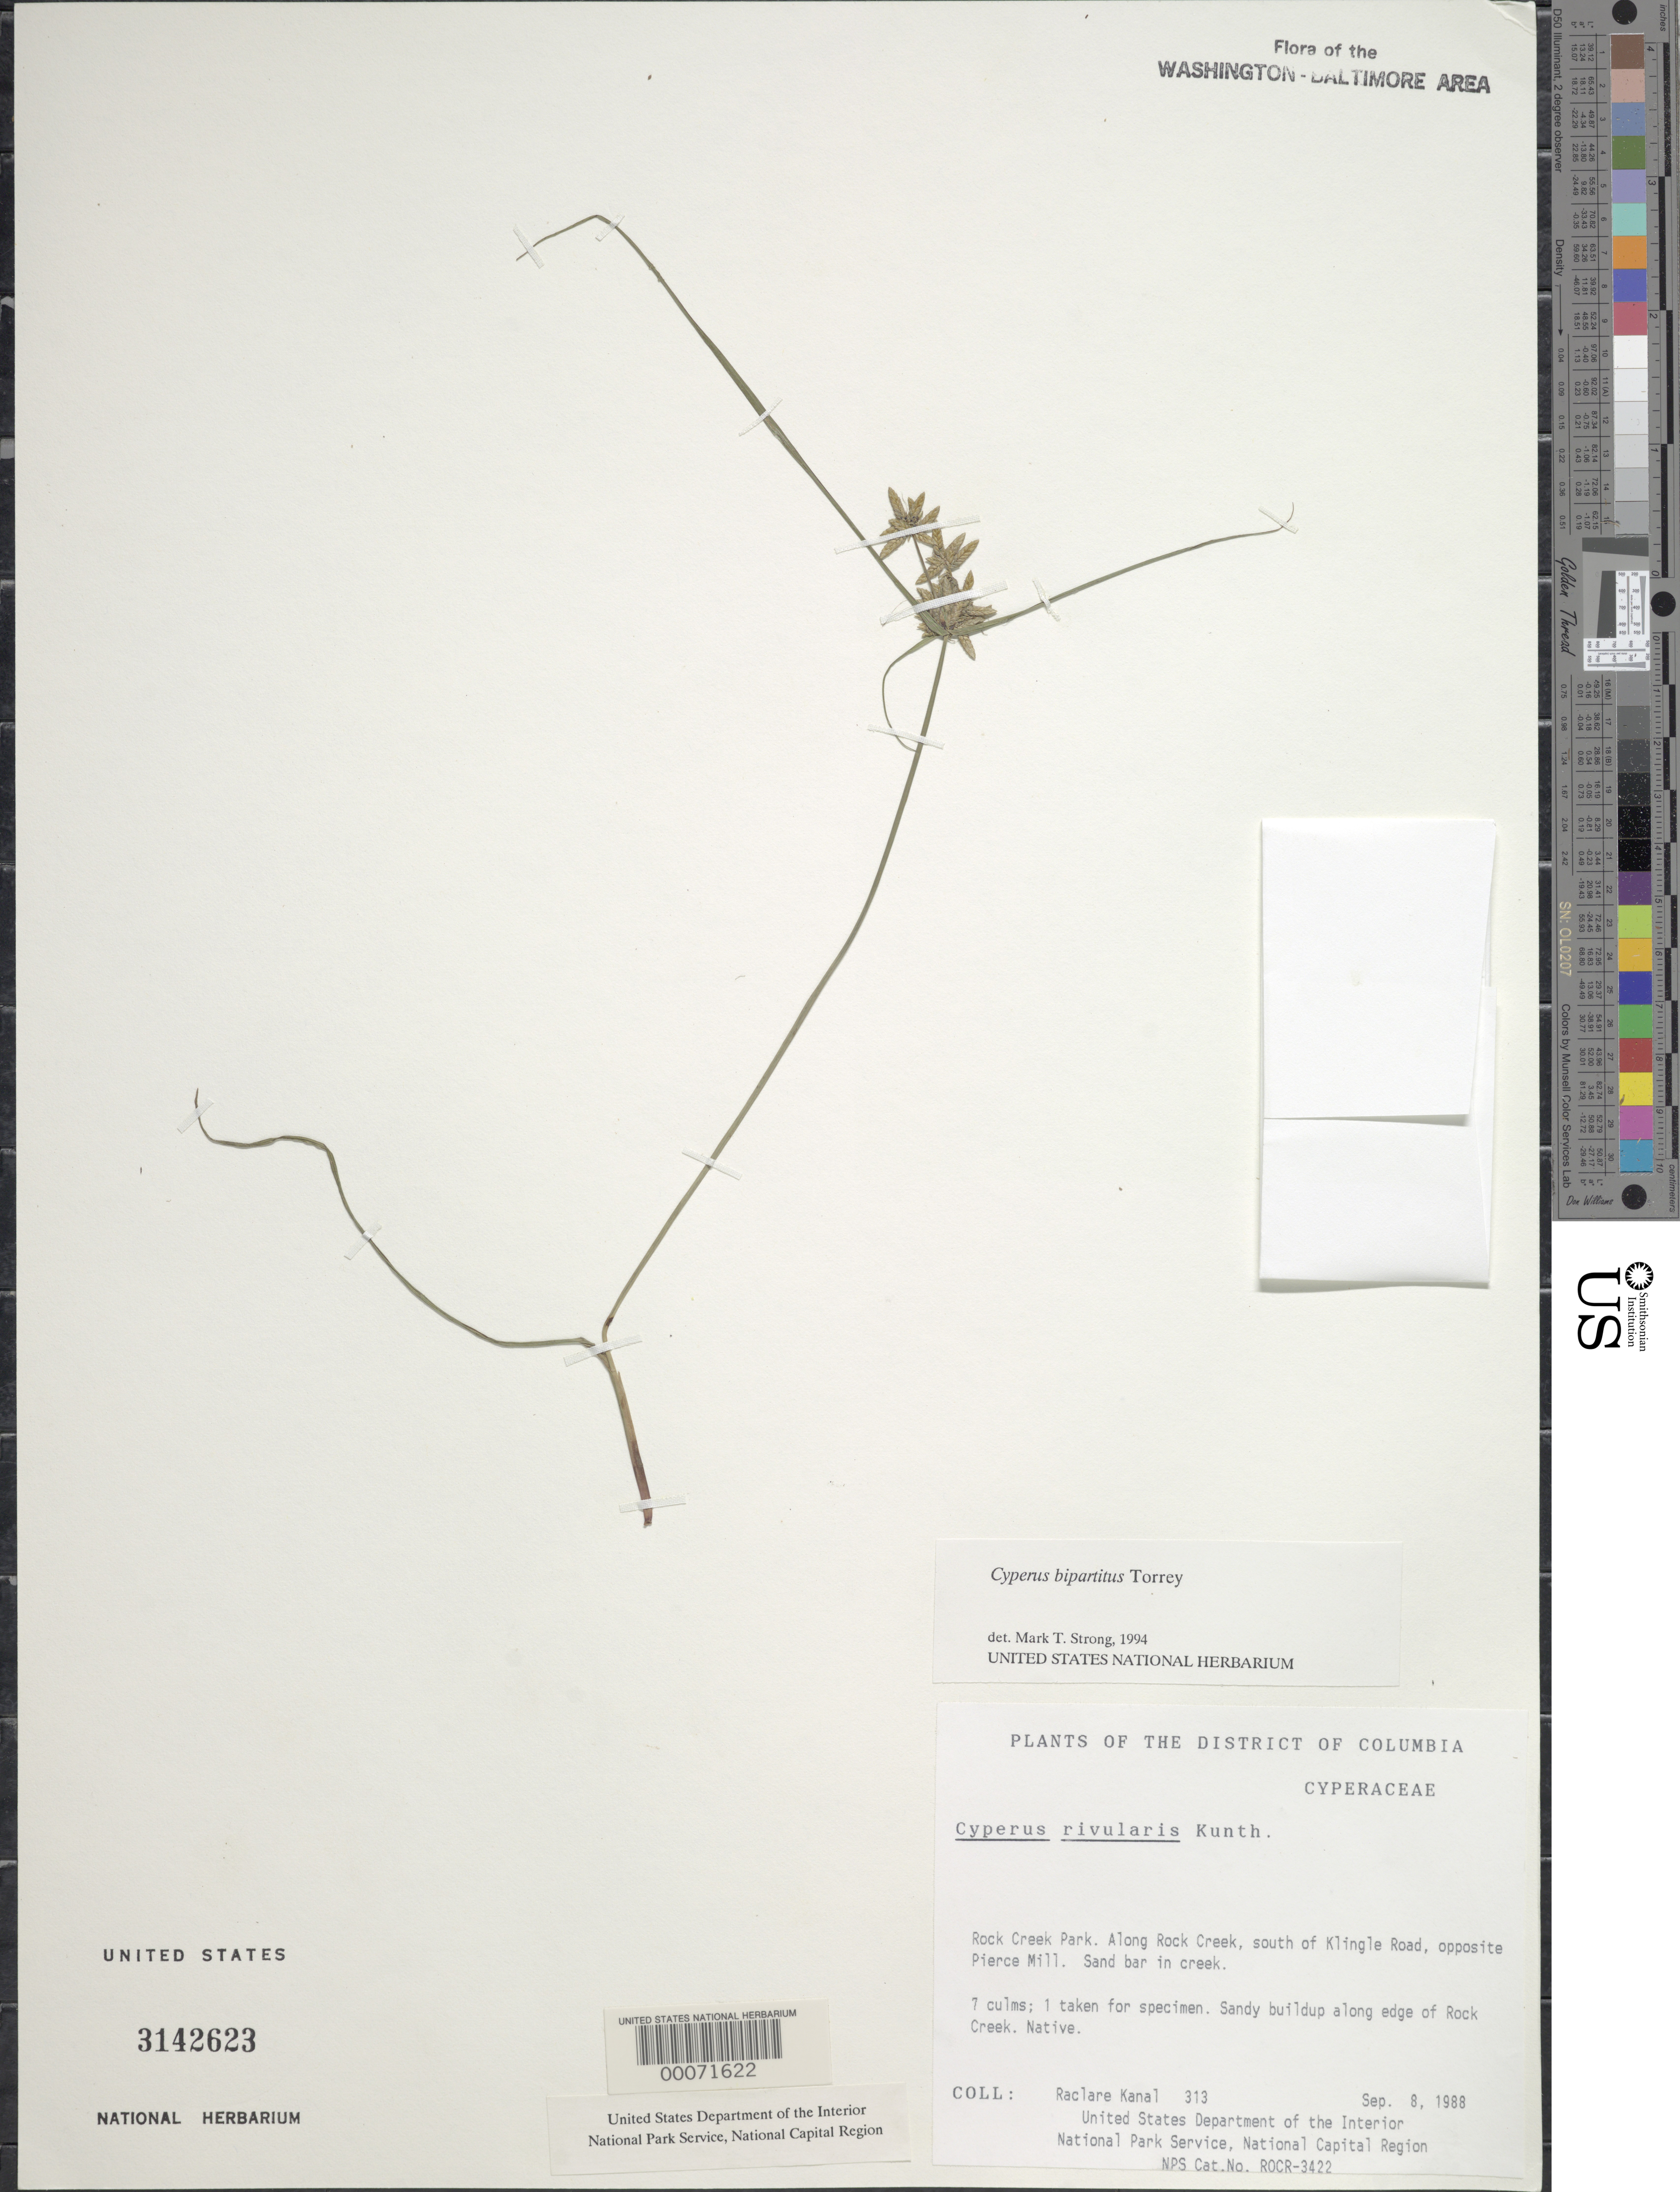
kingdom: Plantae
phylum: Tracheophyta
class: Liliopsida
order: Poales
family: Cyperaceae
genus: Cyperus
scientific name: Cyperus bipartitus Torr.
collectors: R. Kanal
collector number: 313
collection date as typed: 08 Sep 1988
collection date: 1988-09-08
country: United States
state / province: District of Columbia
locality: Rock Creek Park, along Rock Creek, S of Klingle Road, opp. Pierce Mill Rock Creek Park & vicinity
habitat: Sand bar in creek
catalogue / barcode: US 3142623